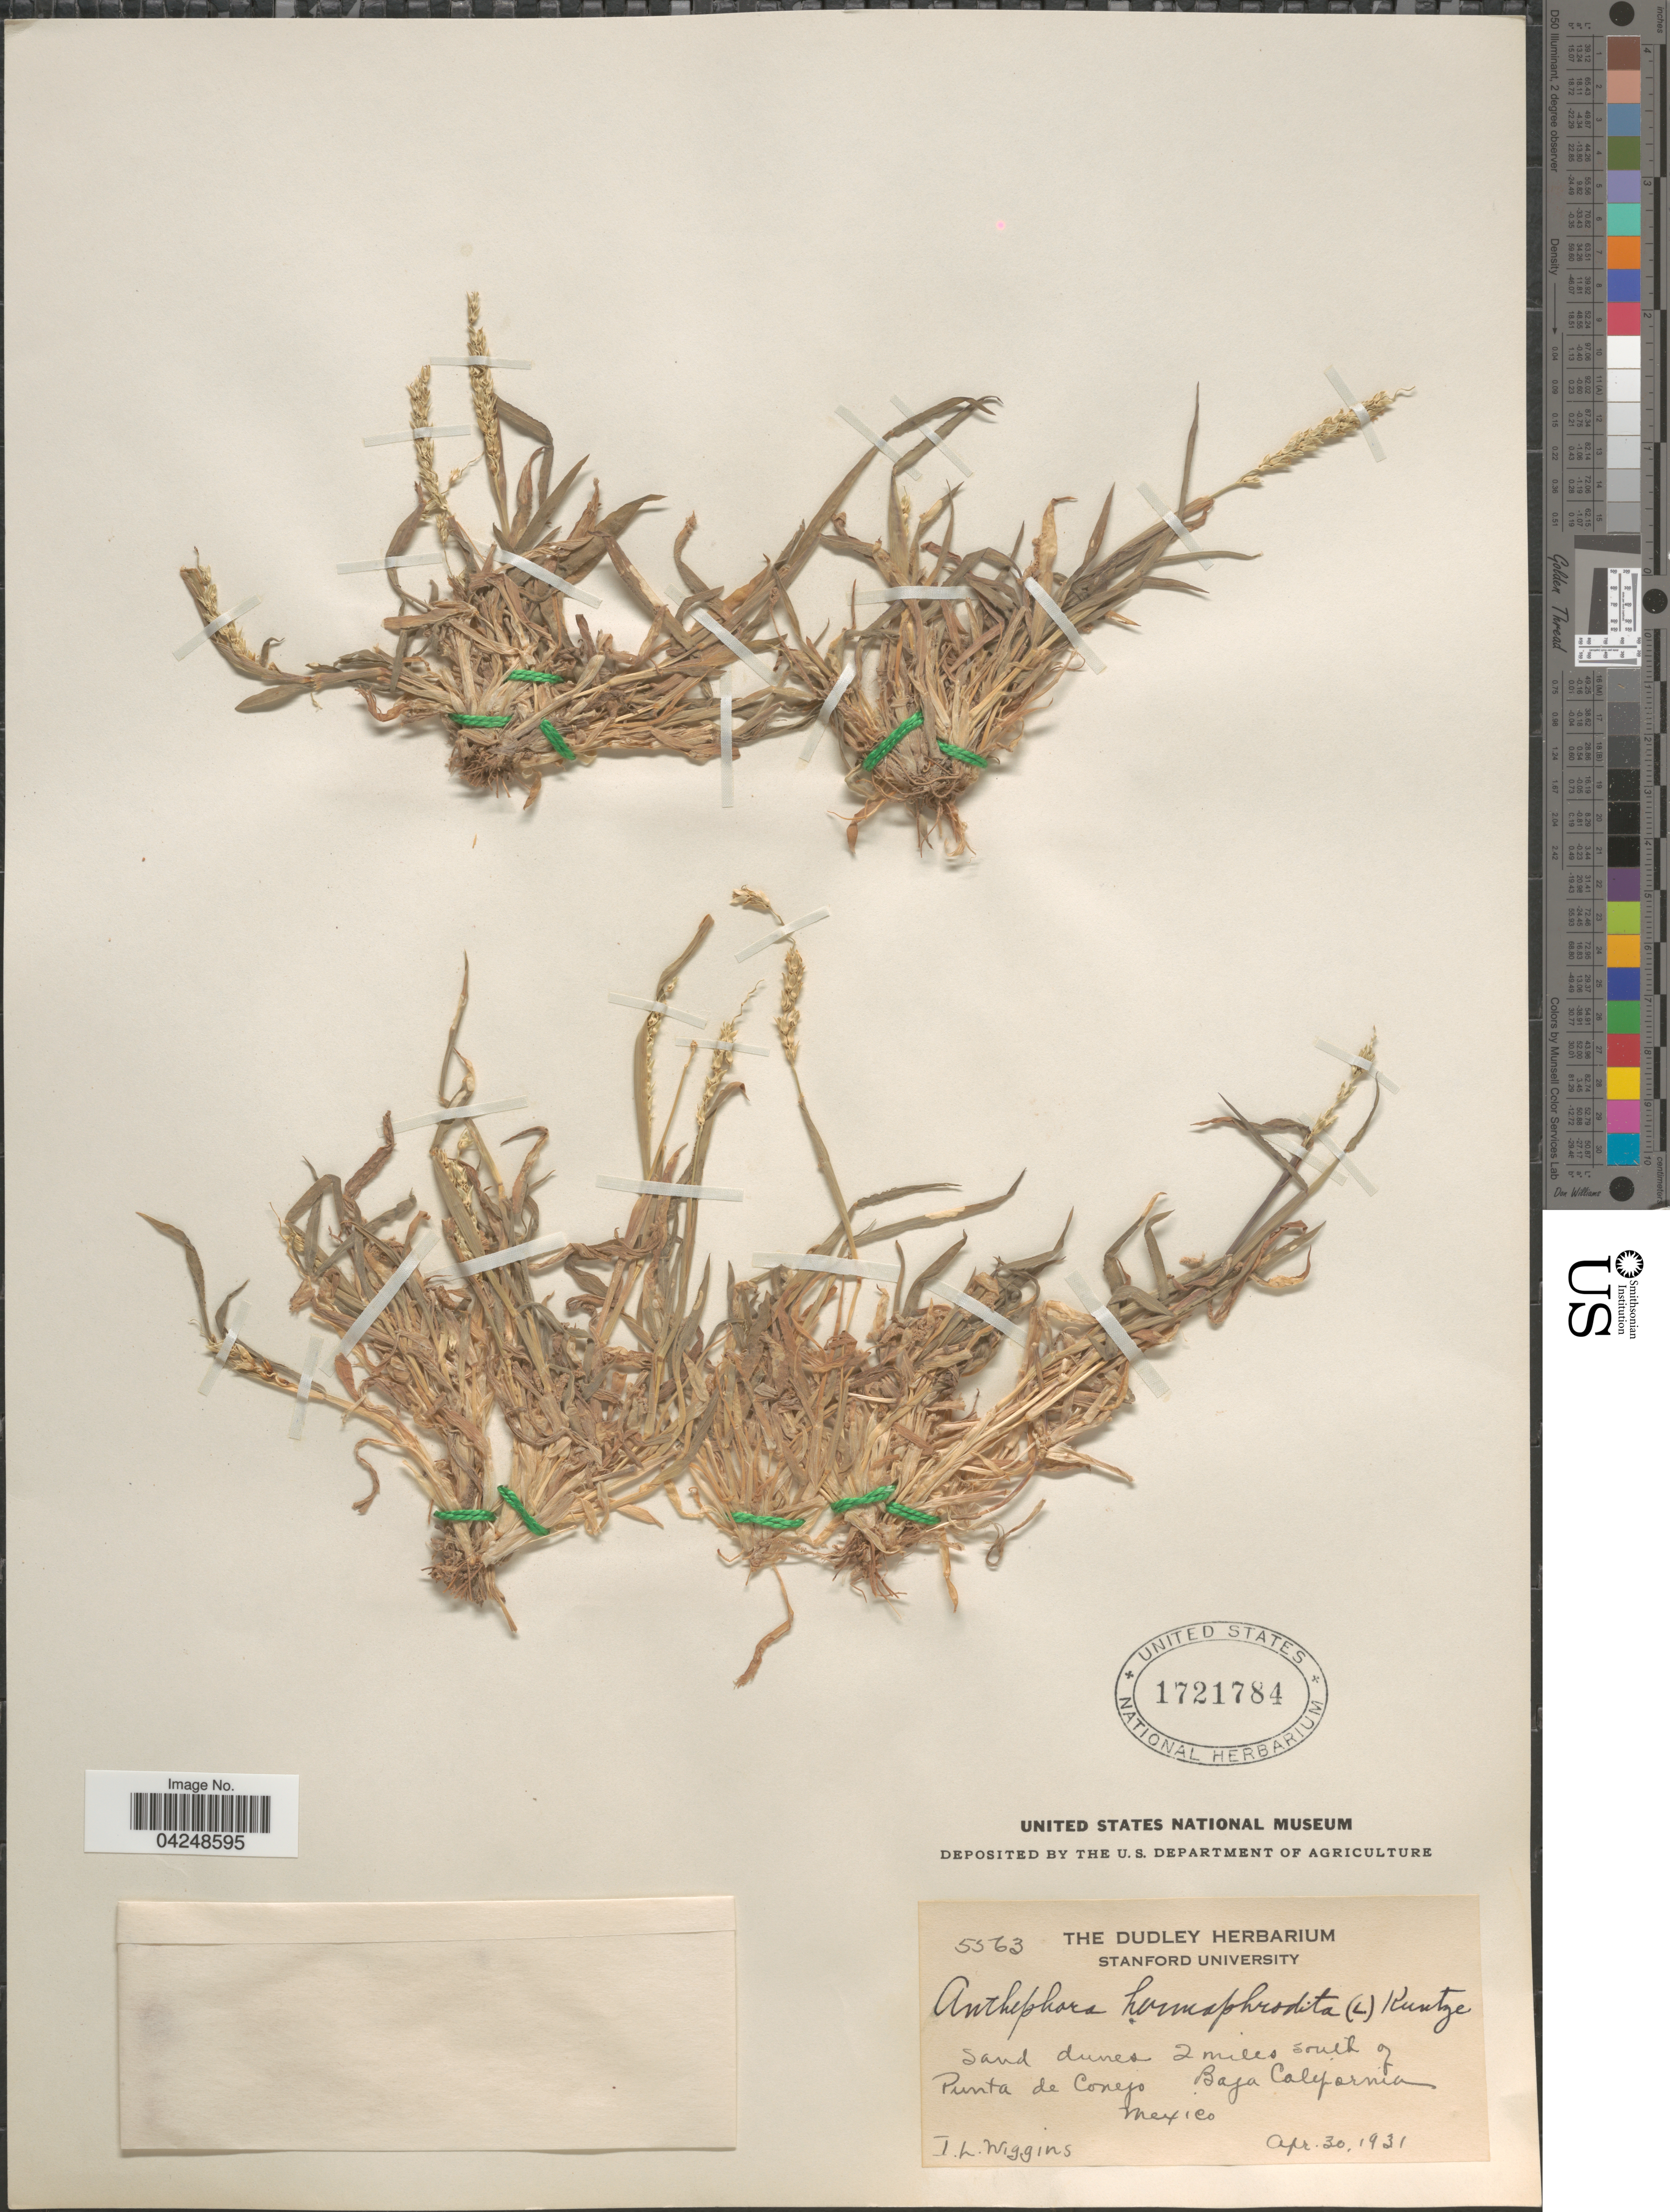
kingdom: Plantae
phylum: Tracheophyta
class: Liliopsida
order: Poales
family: Poaceae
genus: Anthephora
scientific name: Anthephora hermaphrodita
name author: (L.) Kuntze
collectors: I. L. Wiggins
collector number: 5563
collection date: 1931-04-30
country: Mexico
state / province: Baja California Sur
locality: Sand dunes 2 miles south of Punta de Conejo.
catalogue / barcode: US 1721784